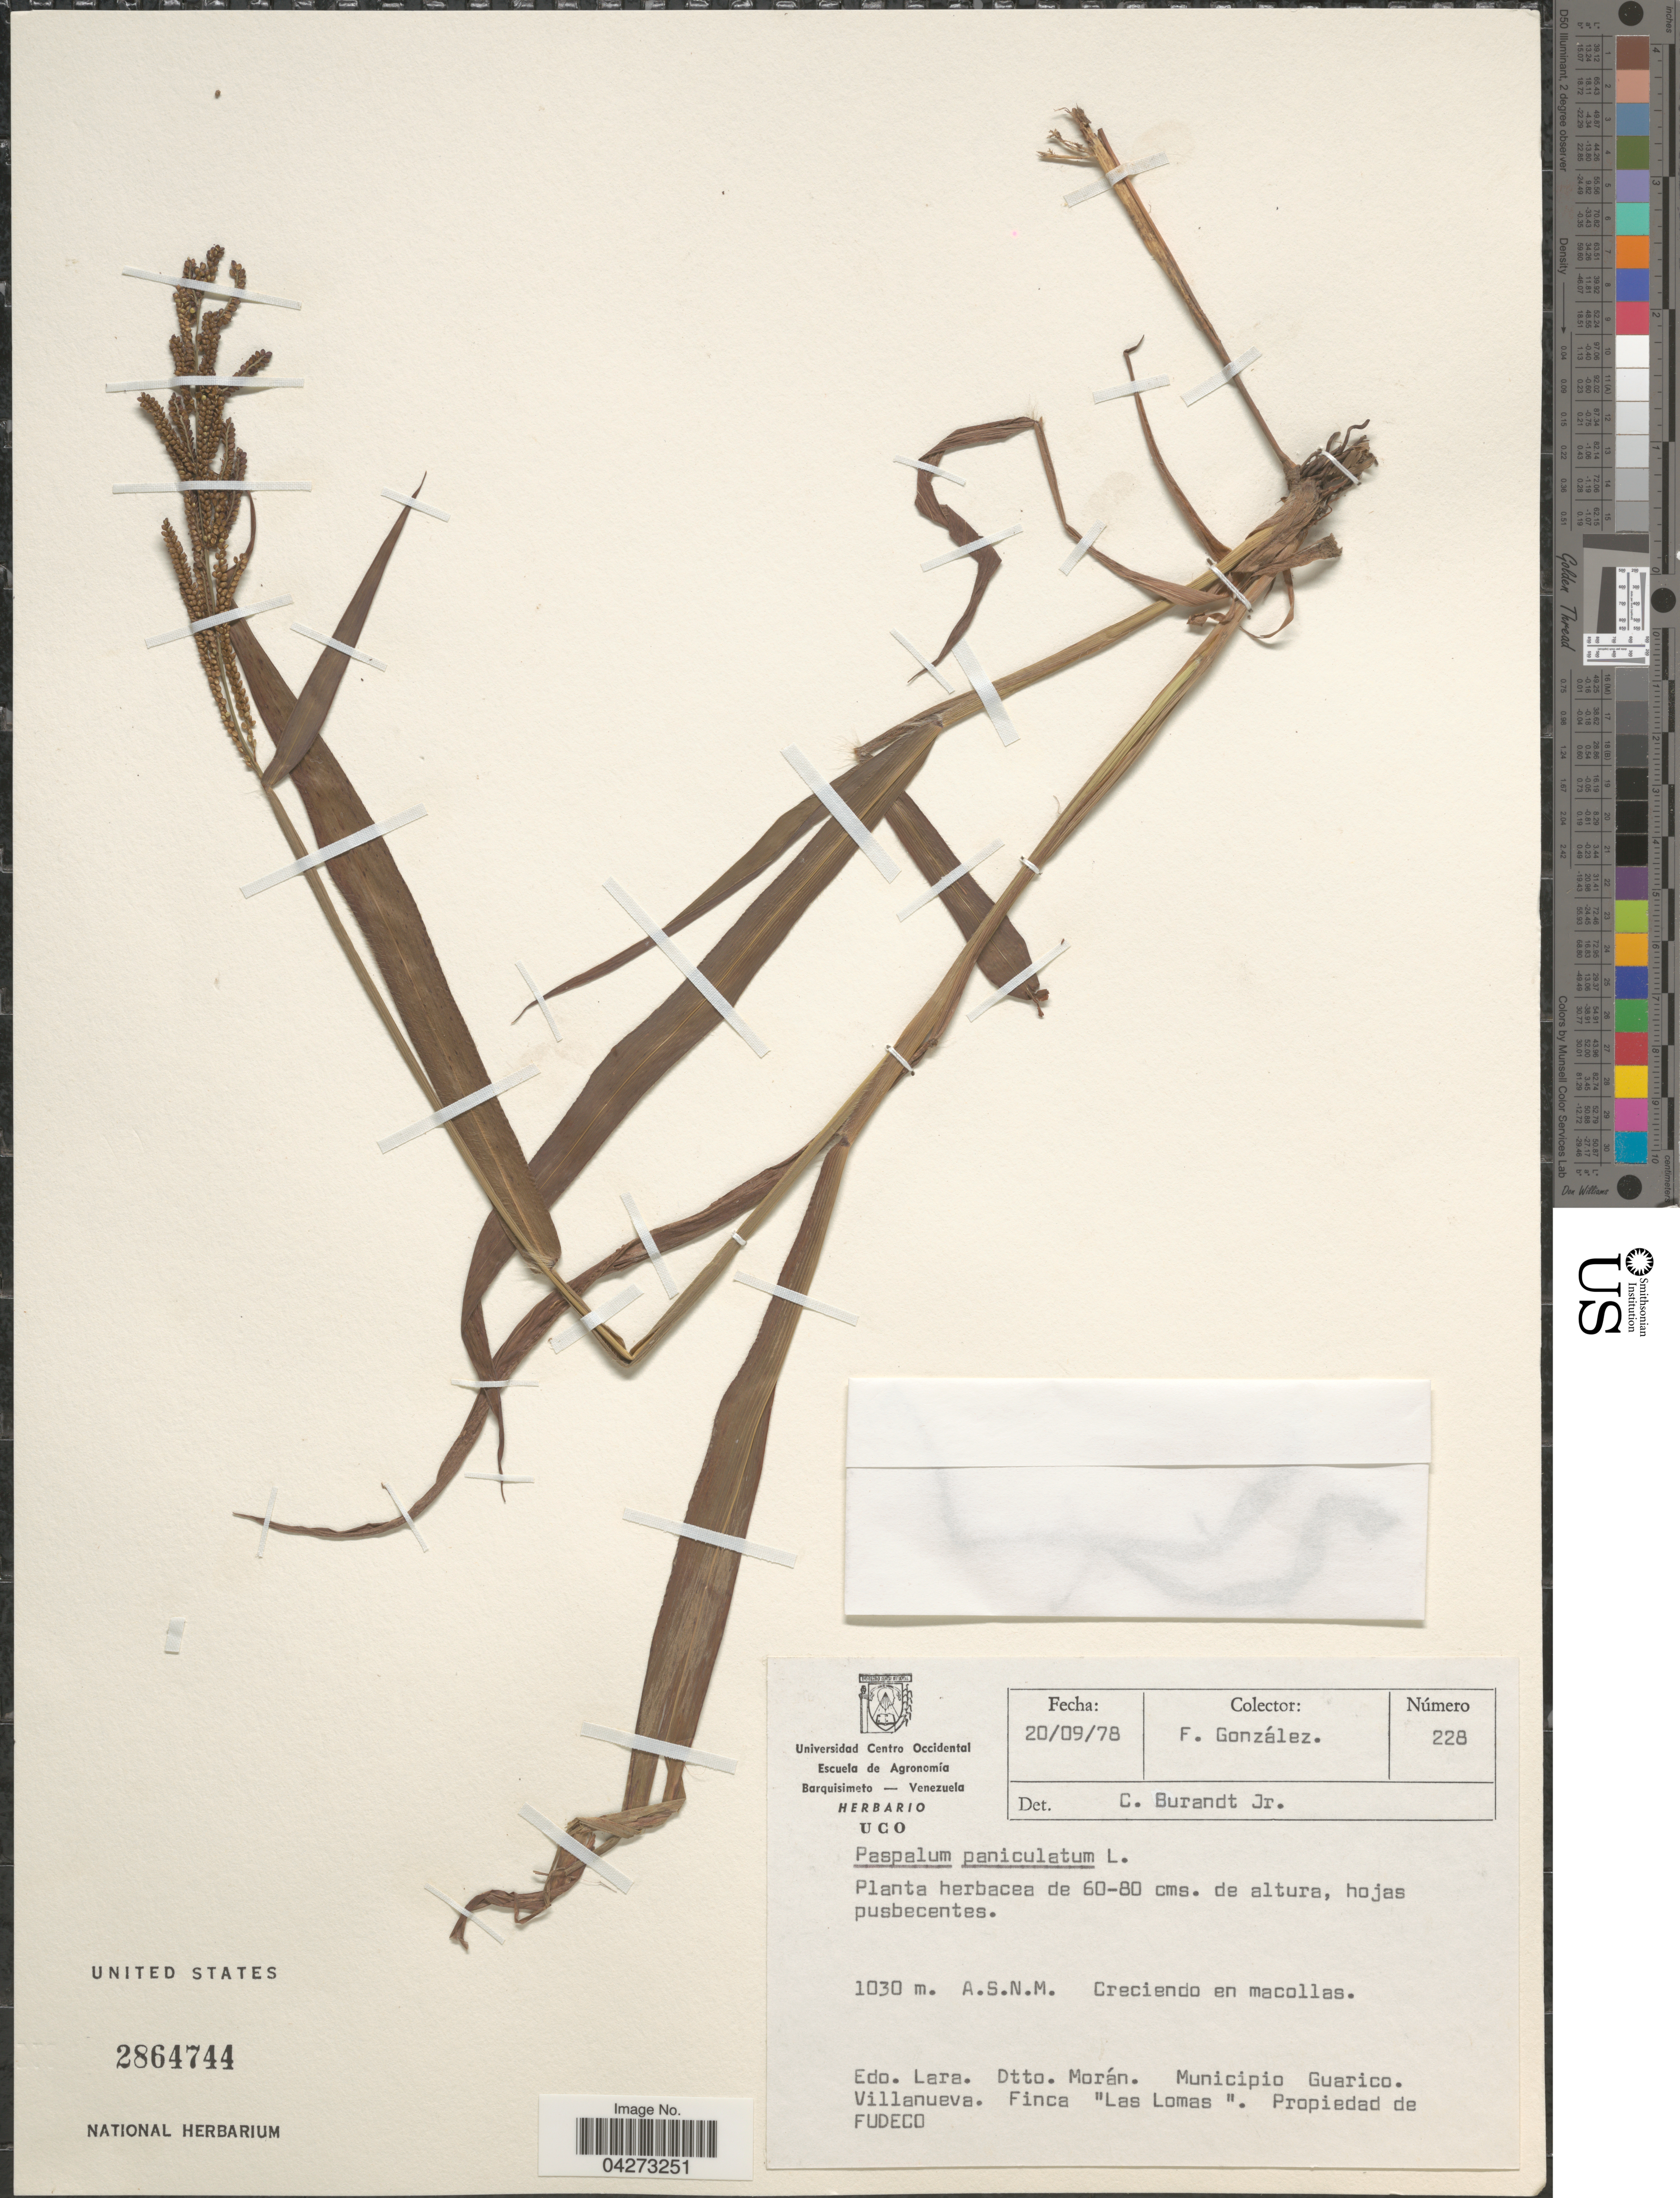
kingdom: Plantae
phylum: Tracheophyta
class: Liliopsida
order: Poales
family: Poaceae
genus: Paspalum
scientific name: Paspalum paniculatum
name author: L.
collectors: F. González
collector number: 228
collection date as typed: Transcribed d/m/y: 20/9/78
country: Venezuela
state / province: Lara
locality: Dtto. Morán. Municipio Guarico. Villanueva. Finca "Las Lomas". Propiedad de Fudeco.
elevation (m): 1030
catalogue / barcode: US 2864744